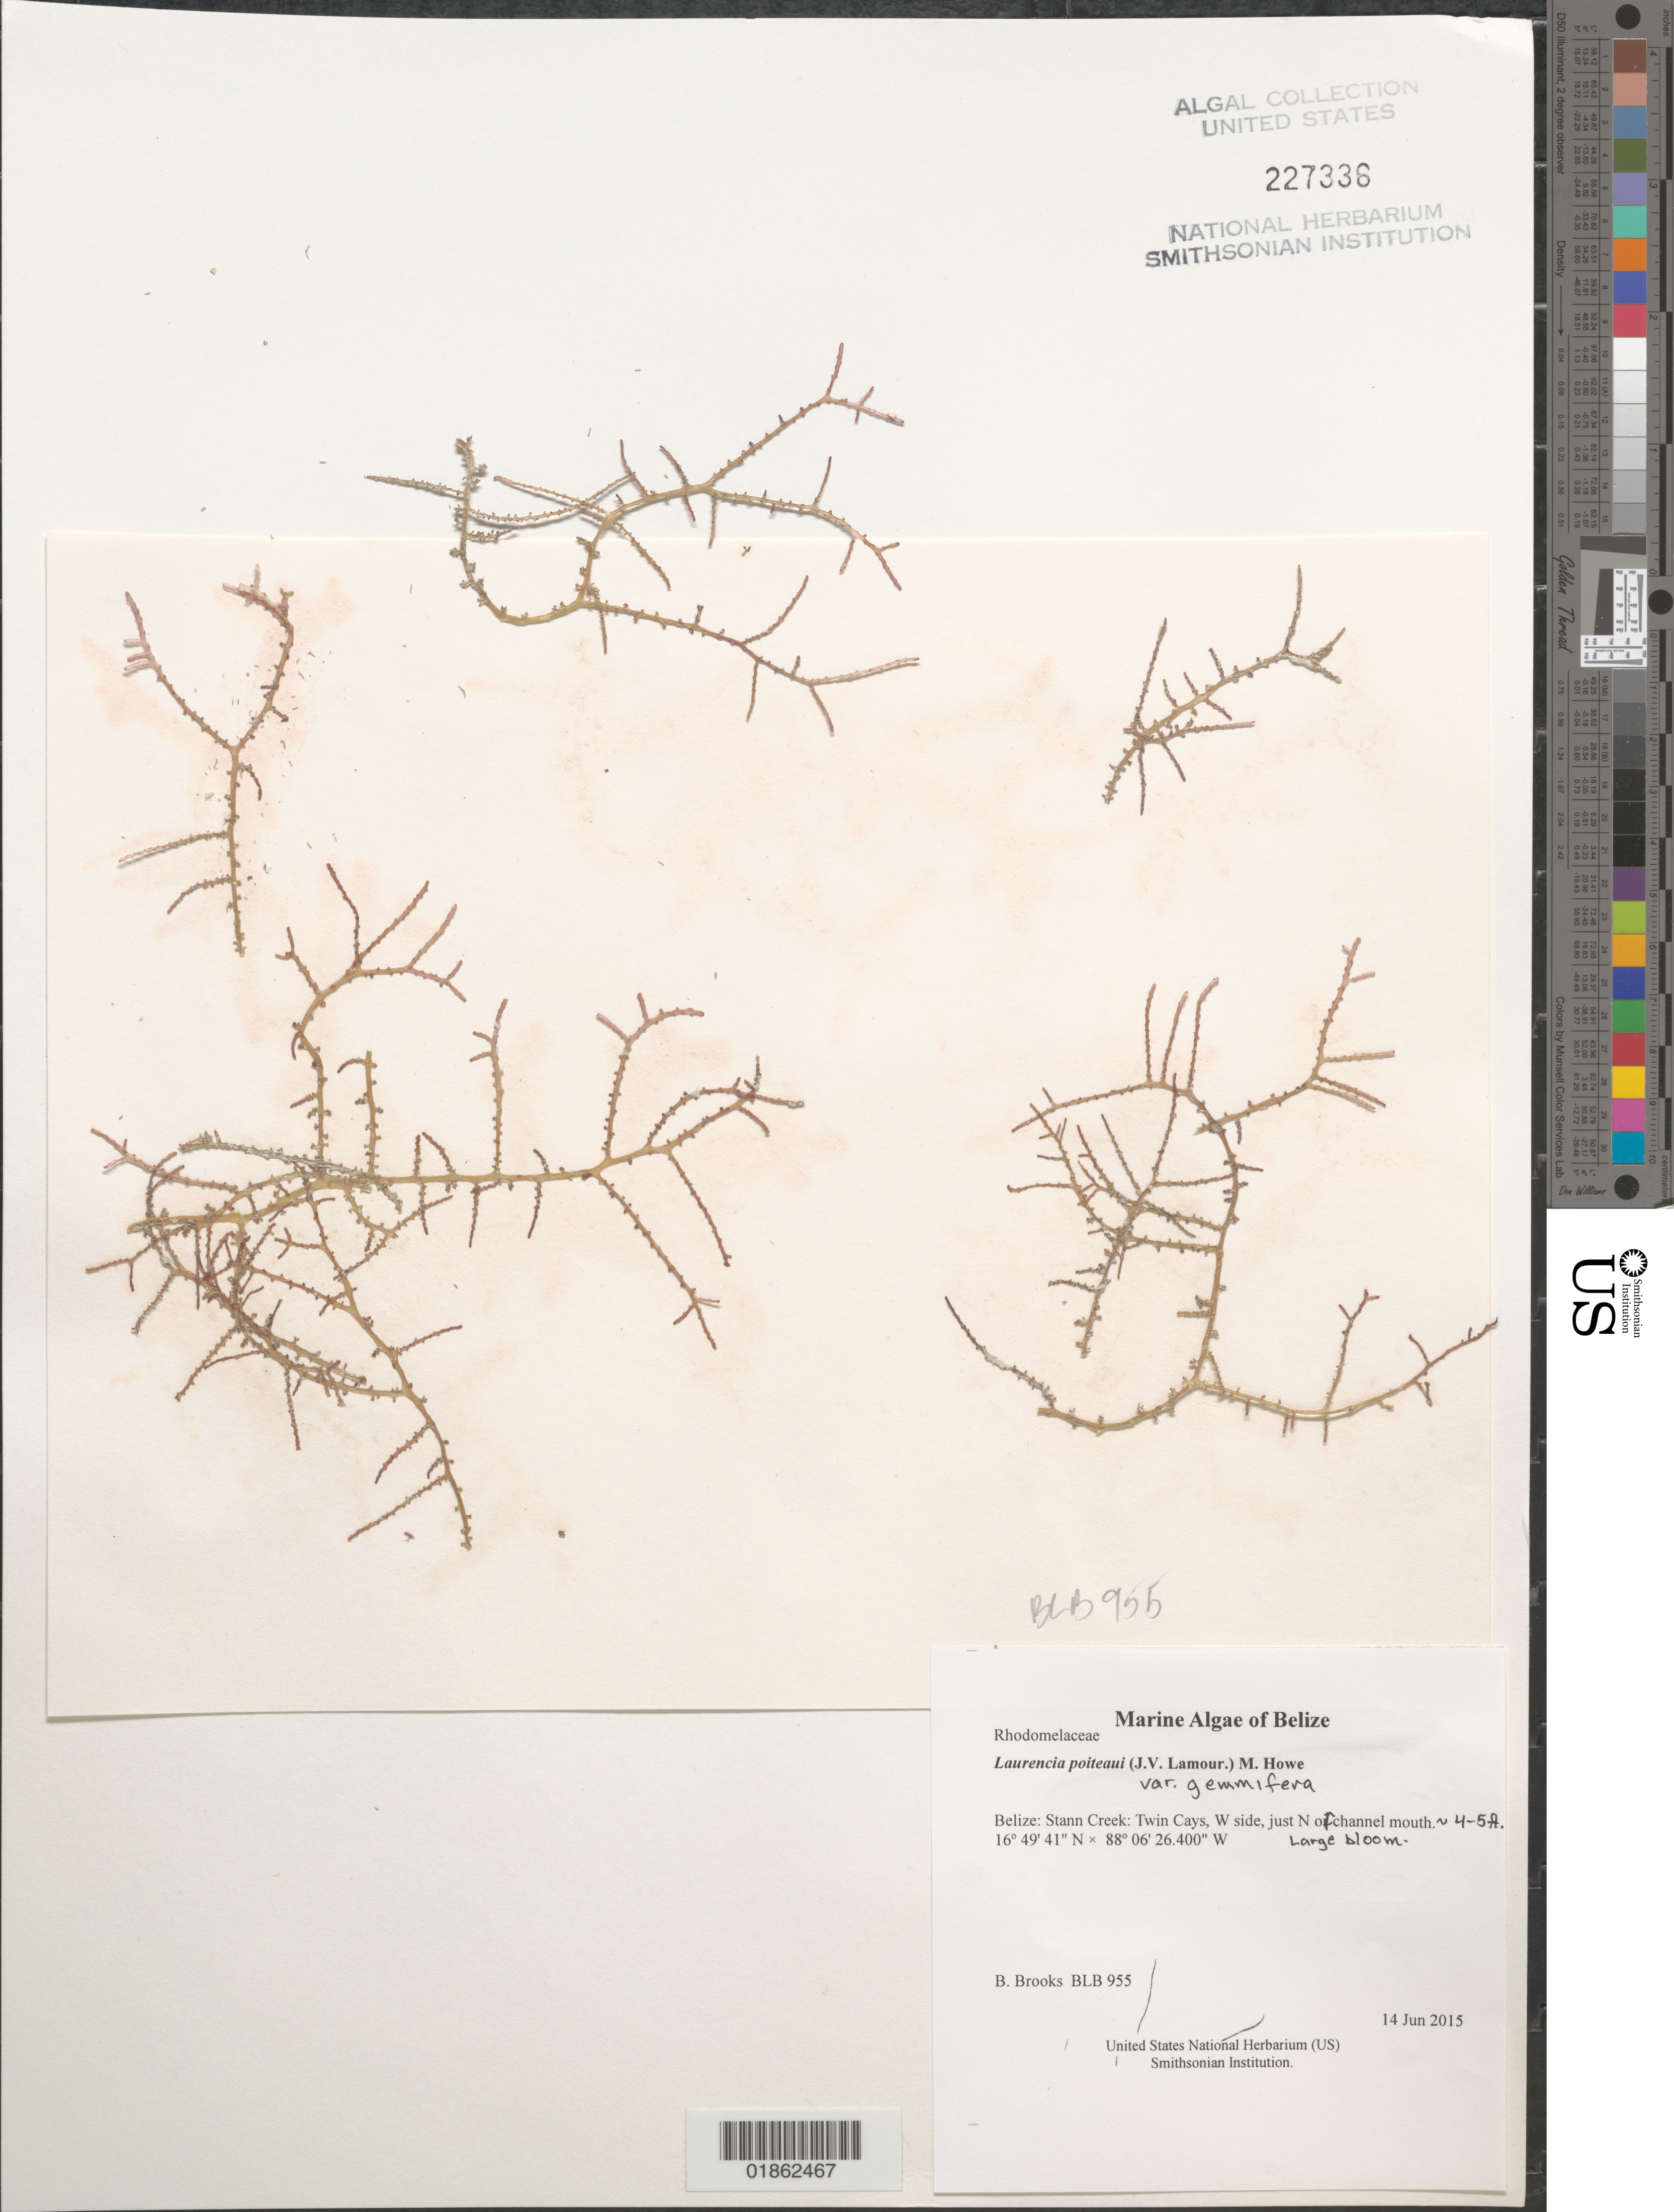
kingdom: Plantae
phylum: Rhodophyta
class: Florideophyceae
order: Ceramiales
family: Rhodomelaceae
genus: Laurencia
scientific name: Laurencia poiteaui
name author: (J.V.Lamouroux) M. Howe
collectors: B. Brooks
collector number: BLB 955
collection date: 2015-06-14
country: Belize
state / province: Stann Creek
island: Twin Cays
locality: Twin Cays, W side, just N or channel mouth.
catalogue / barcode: US 227336